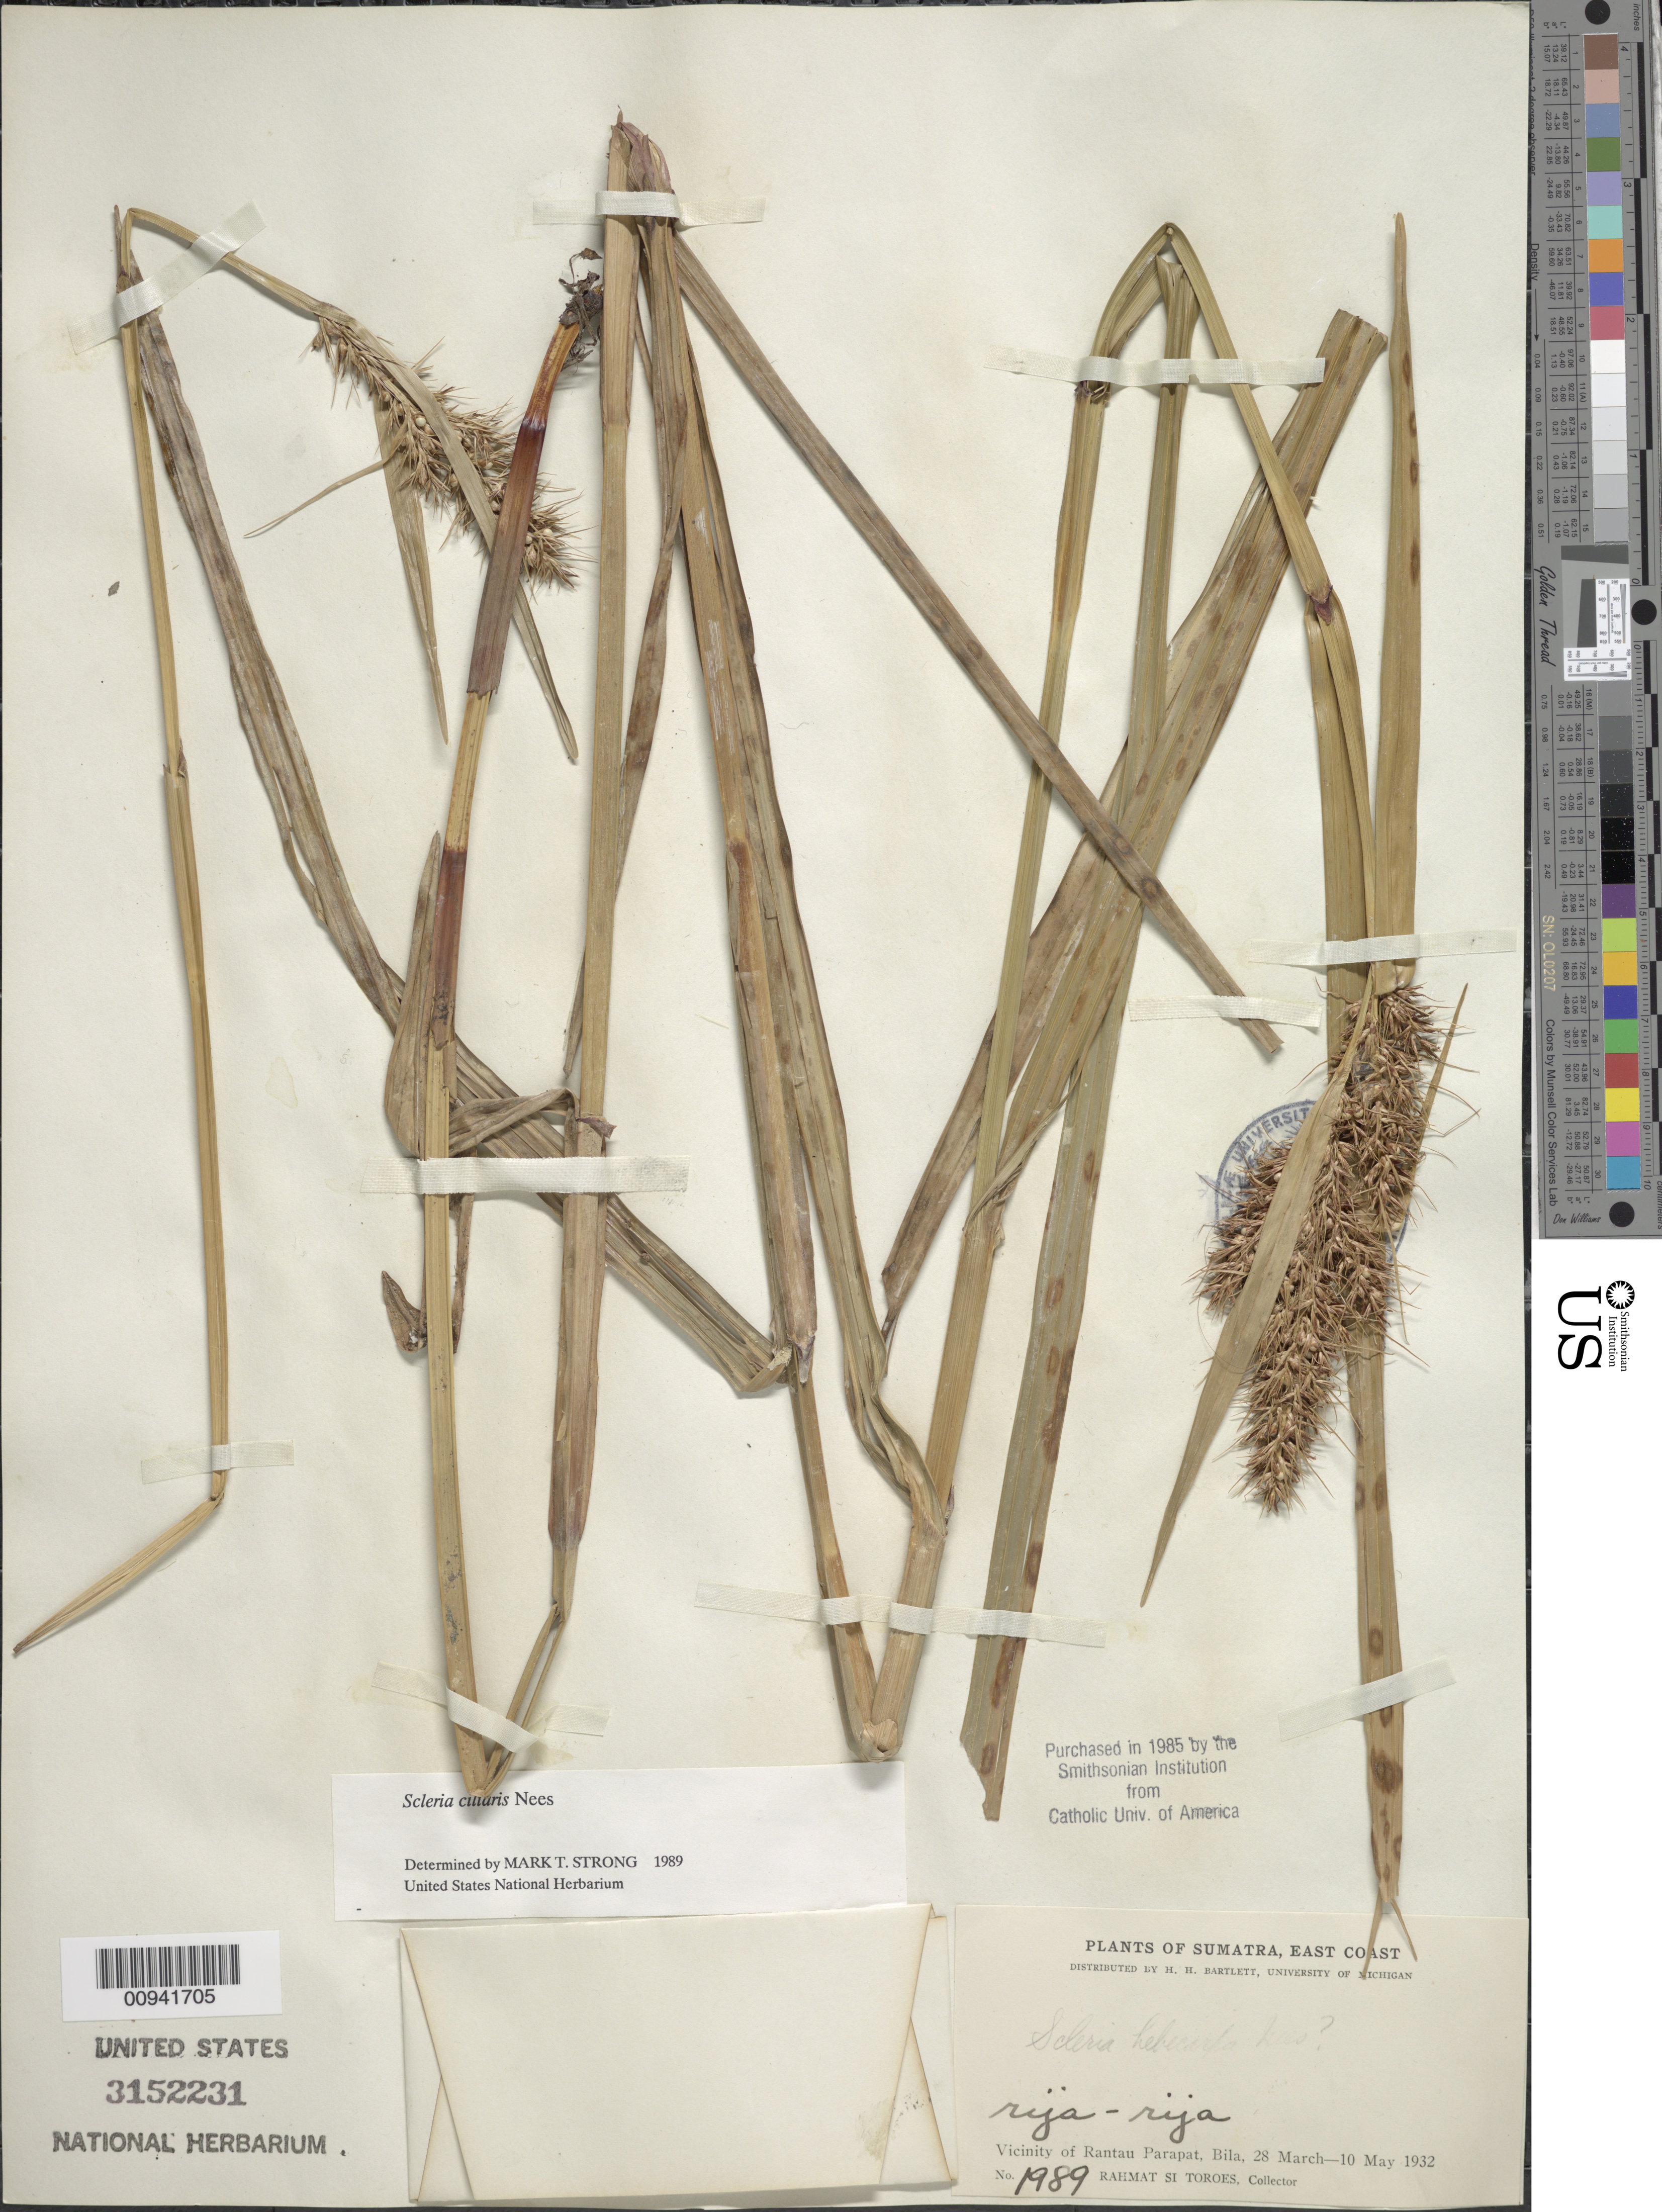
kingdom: Plantae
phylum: Tracheophyta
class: Liliopsida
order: Poales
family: Cyperaceae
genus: Scleria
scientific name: Scleria ciliaris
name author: Nees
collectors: Rahmat Si Boeea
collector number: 1989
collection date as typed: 28 Mar 1932 to 10 May 1932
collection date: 1932-03-28/1932-05-10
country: Indonesia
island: Sumatra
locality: Vicinity of Rantau Parapat, Bila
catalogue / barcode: US 3152231